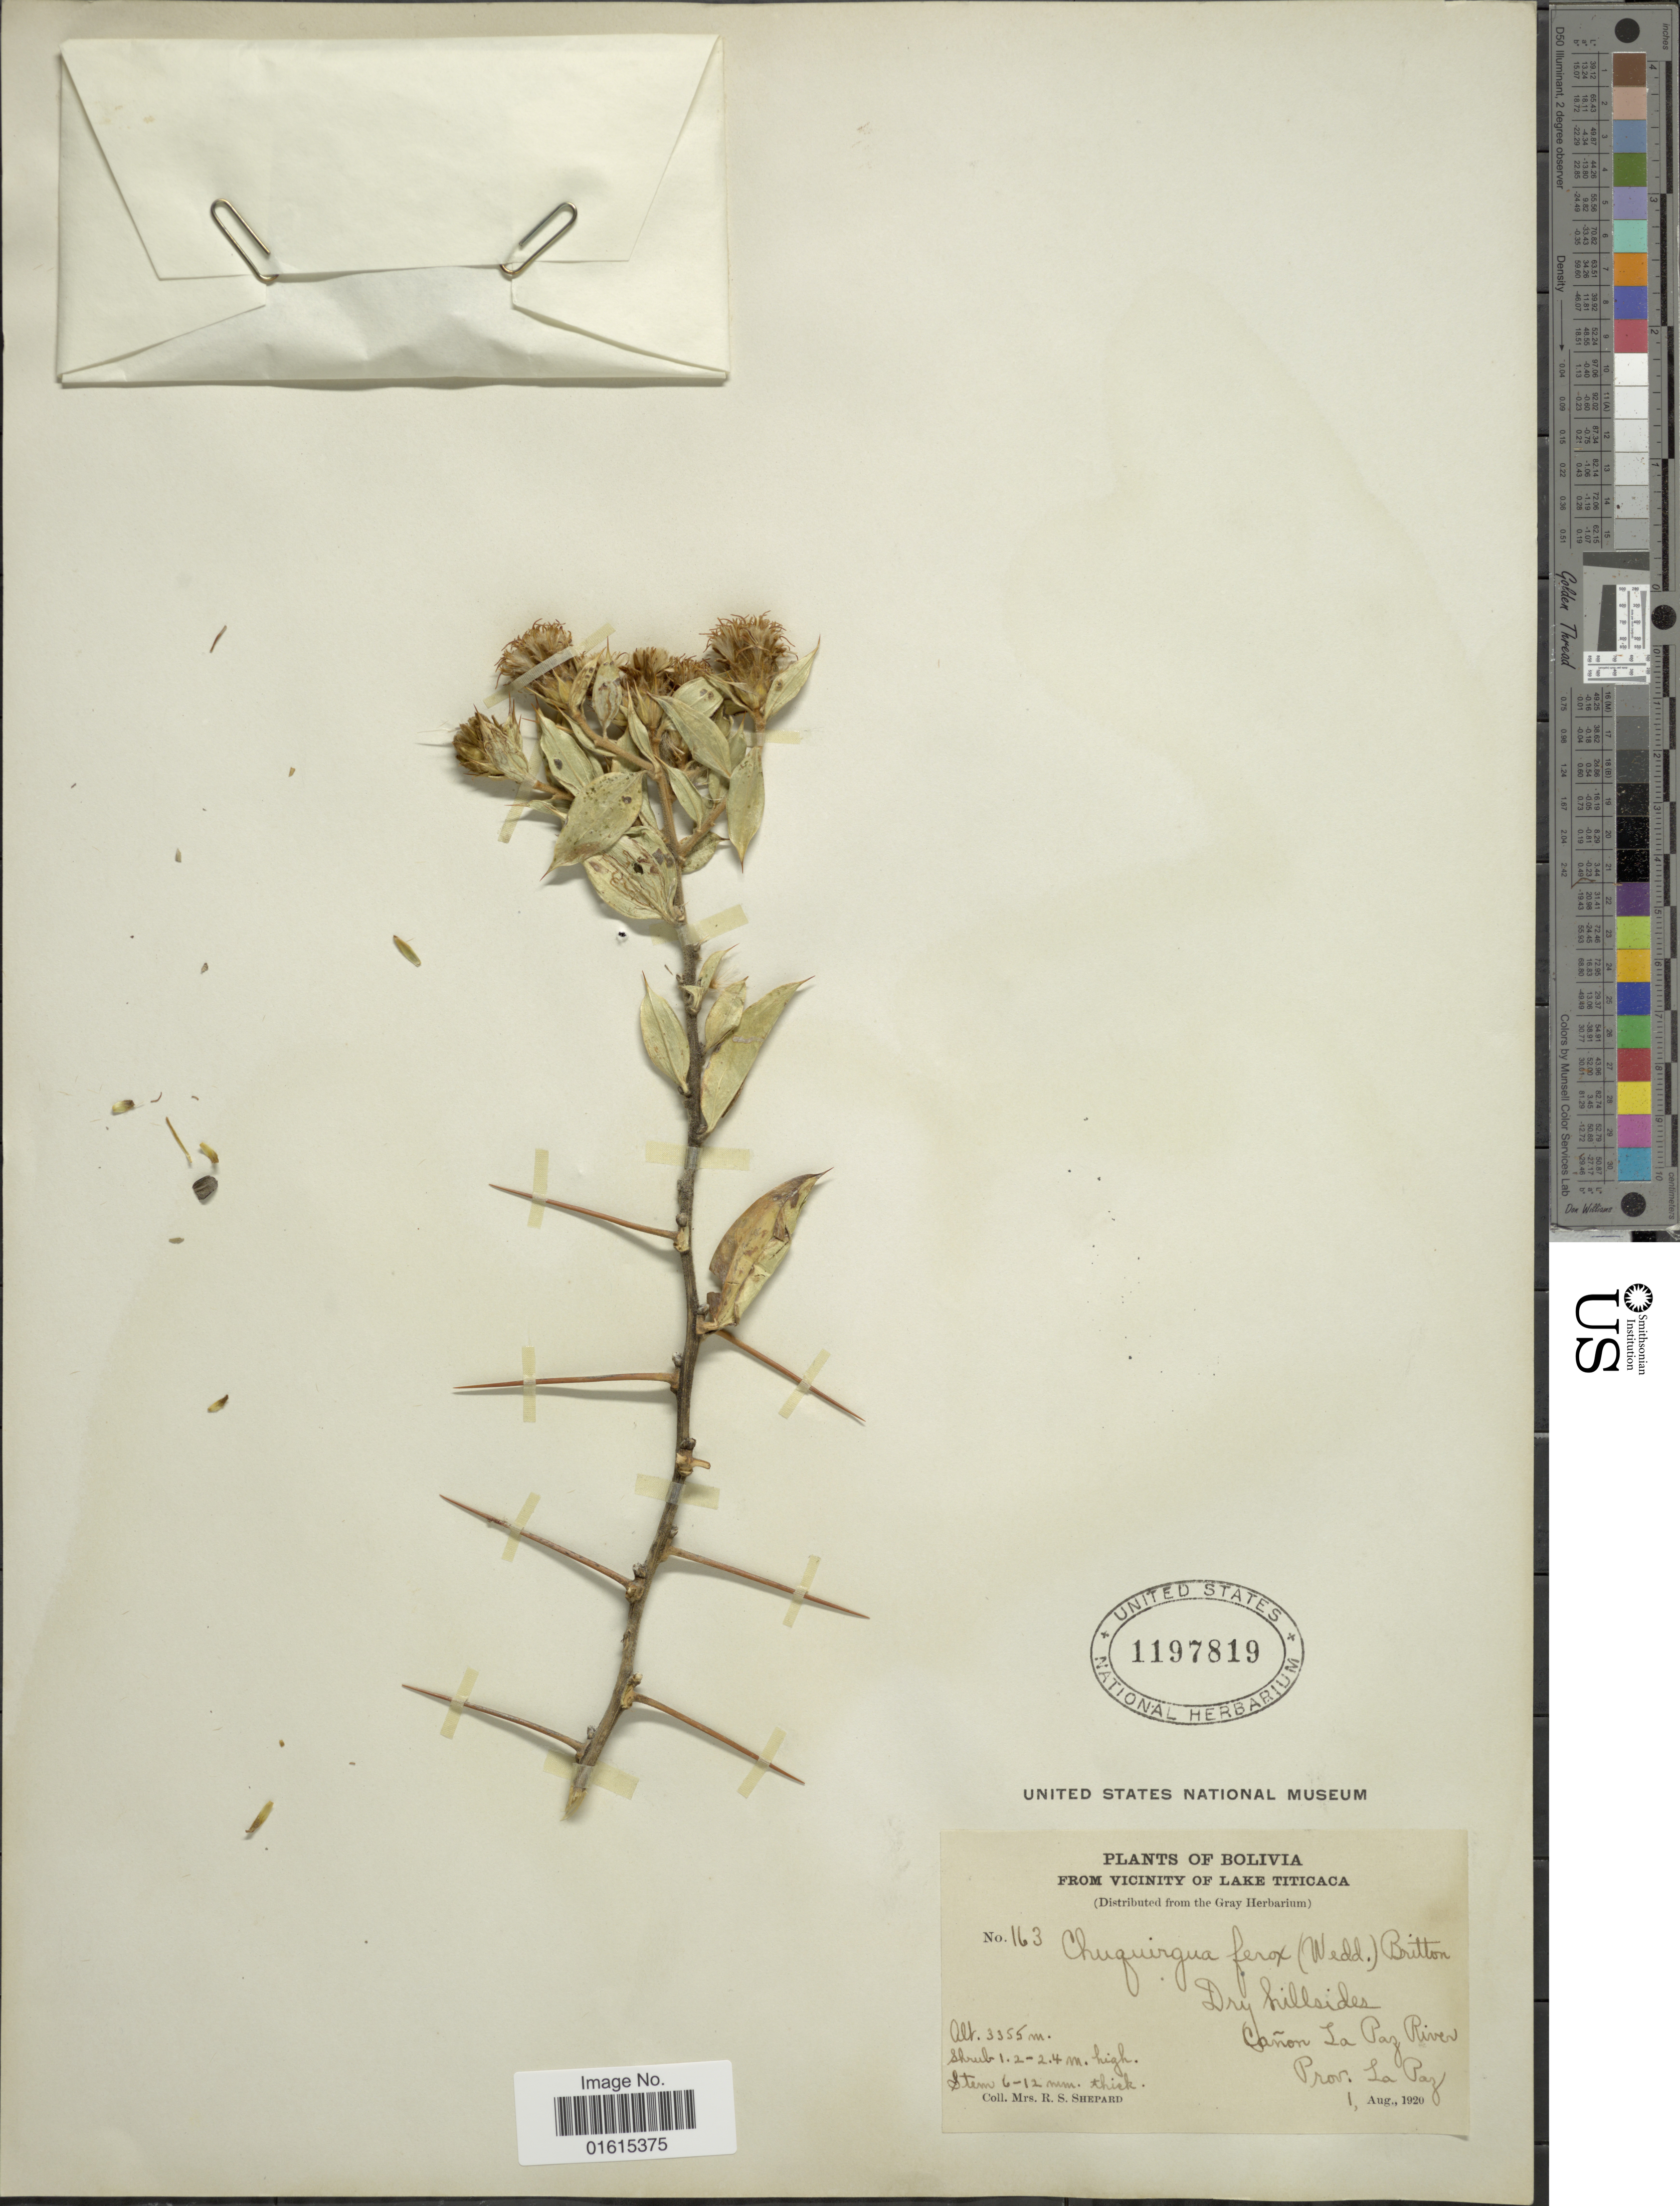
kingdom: Plantae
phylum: Tracheophyta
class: Magnoliopsida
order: Asterales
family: Asteraceae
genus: Dasyphyllum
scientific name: Dasyphyllum ferox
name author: (Wedd.) Cabrera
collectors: R. Shepard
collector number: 163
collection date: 1920-08-01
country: Bolivia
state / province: La Paz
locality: Vicinity of Lake Titicaca, Canon La Paz River, Prov. La Paz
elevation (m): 3355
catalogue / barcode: US 1197819